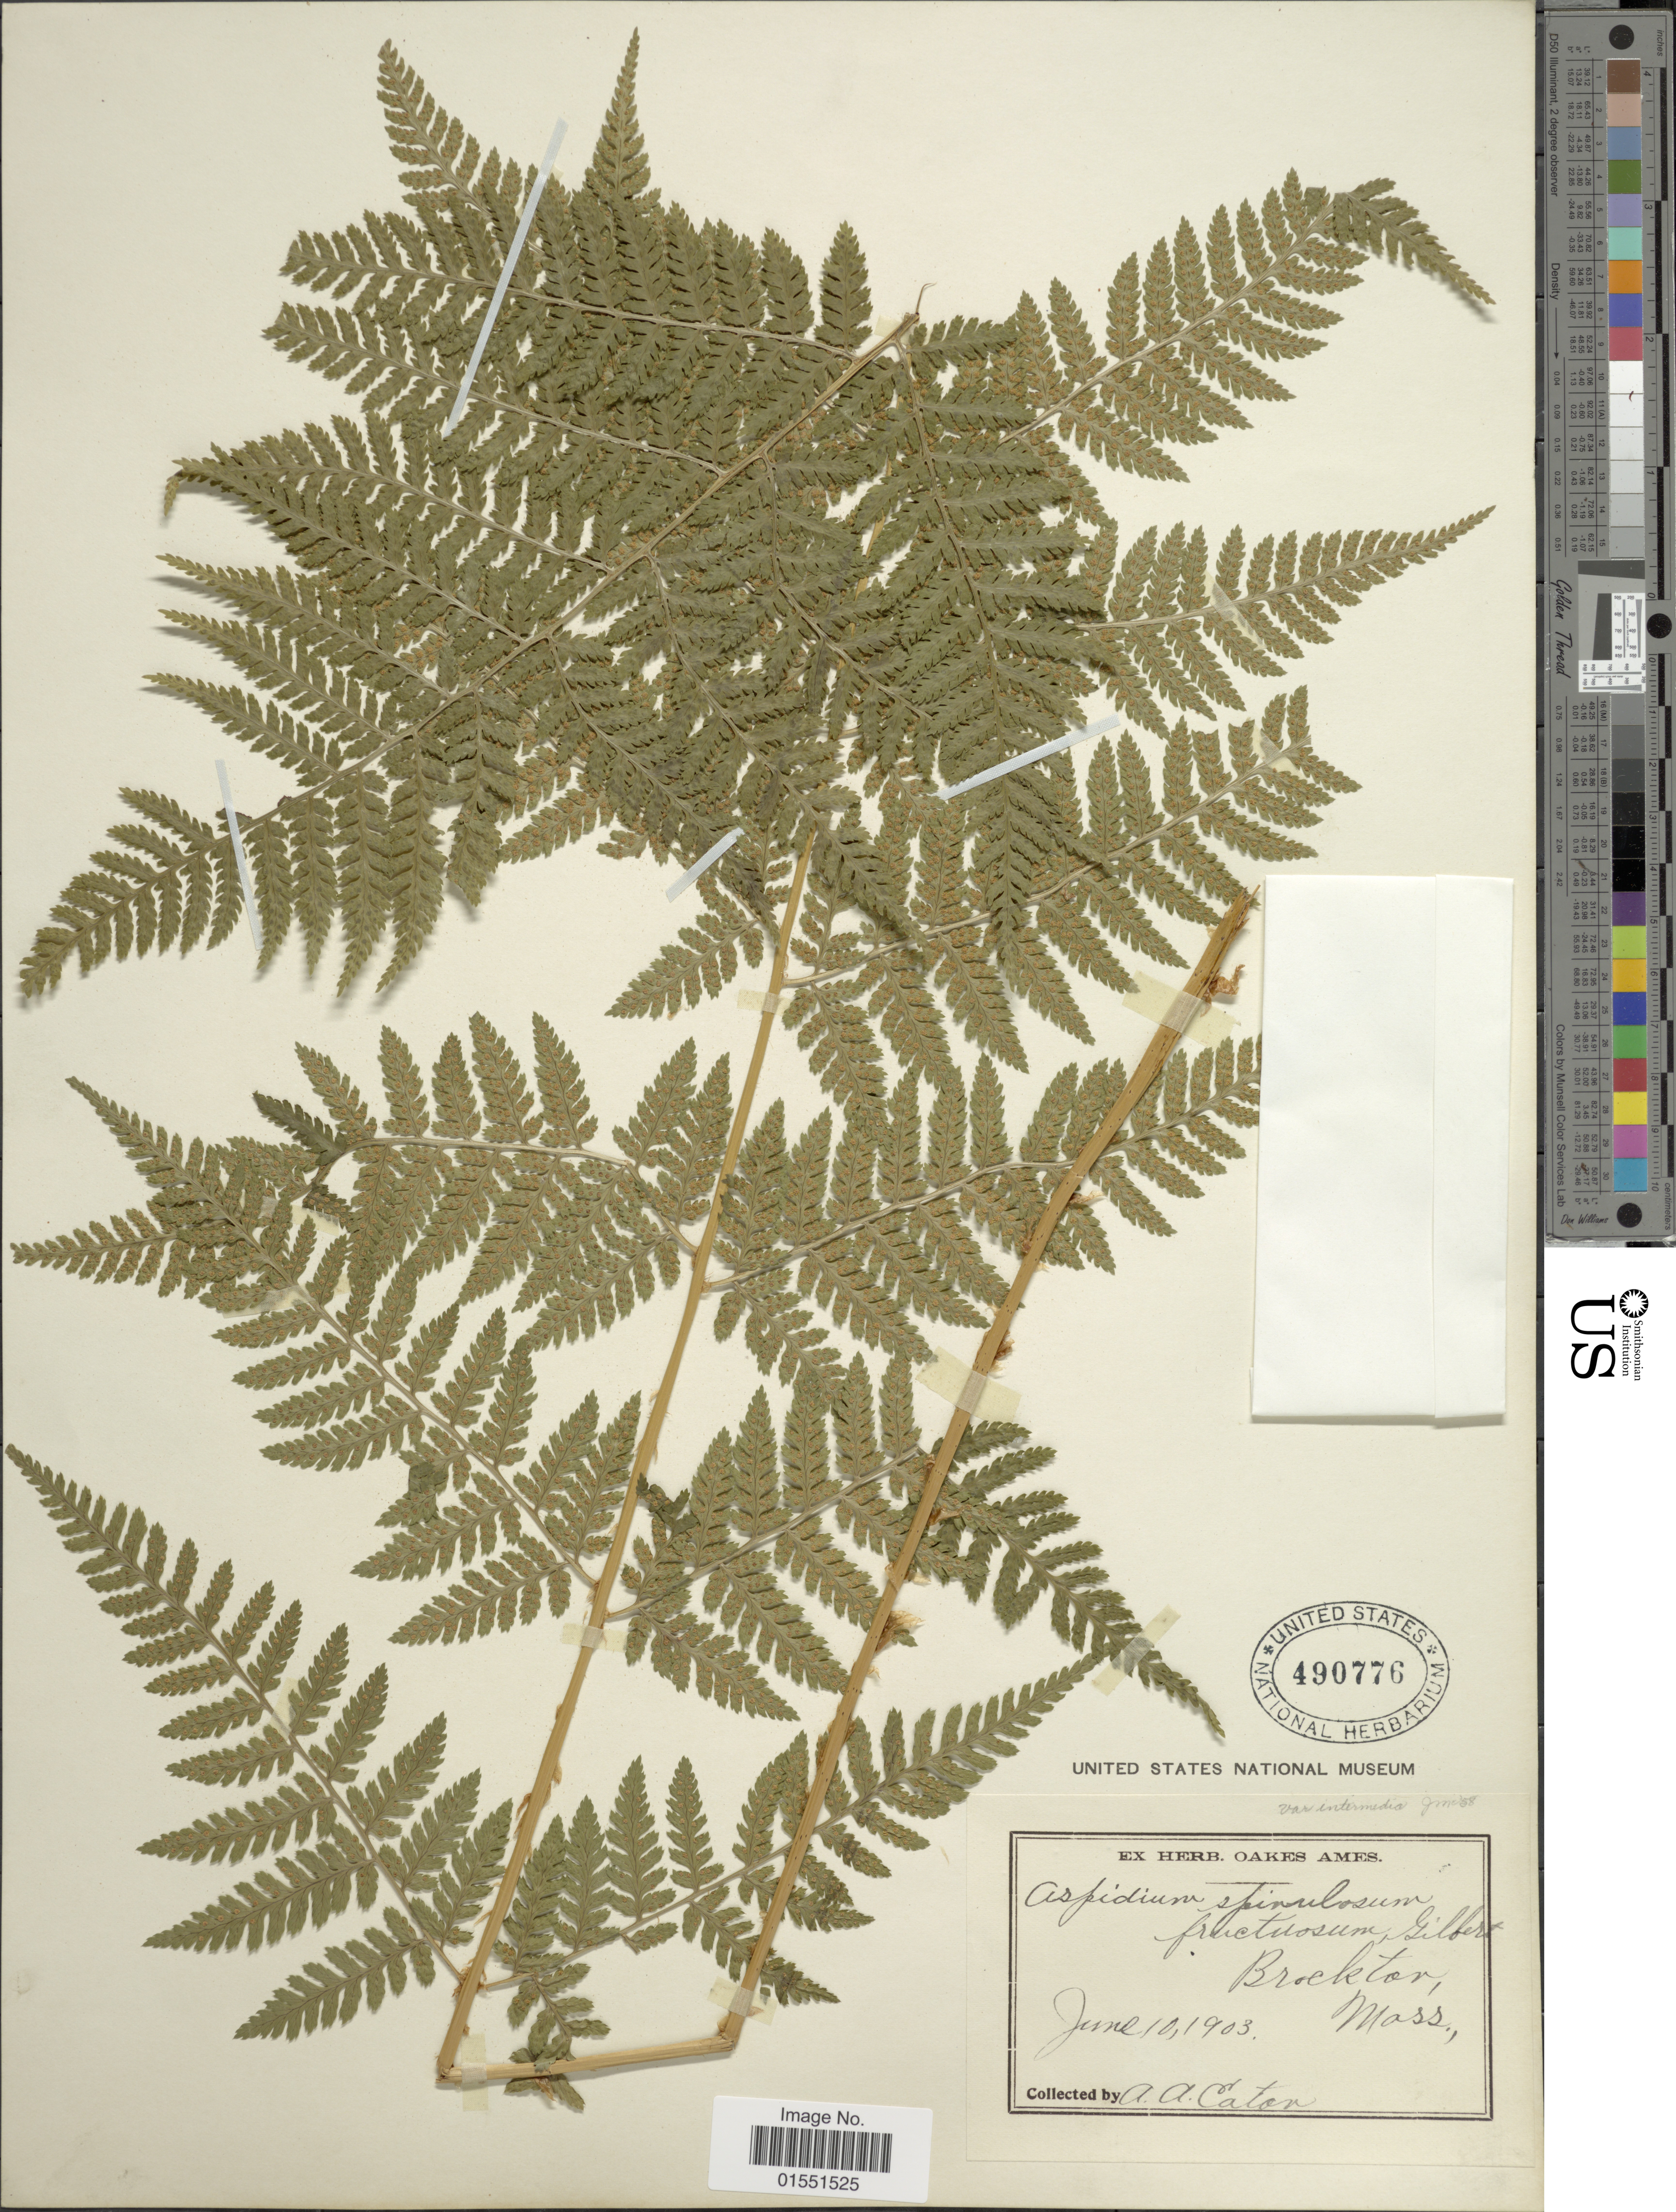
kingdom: Plantae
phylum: Tracheophyta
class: Polypodiopsida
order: Polypodiales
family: Dryopteridaceae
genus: Dryopteris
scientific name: Dryopteris intermedia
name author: (Muhl.) A. Gray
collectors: A. A. Eaton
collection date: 1903-06-10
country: United States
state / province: Massachusetts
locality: Brockton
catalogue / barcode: US 490776